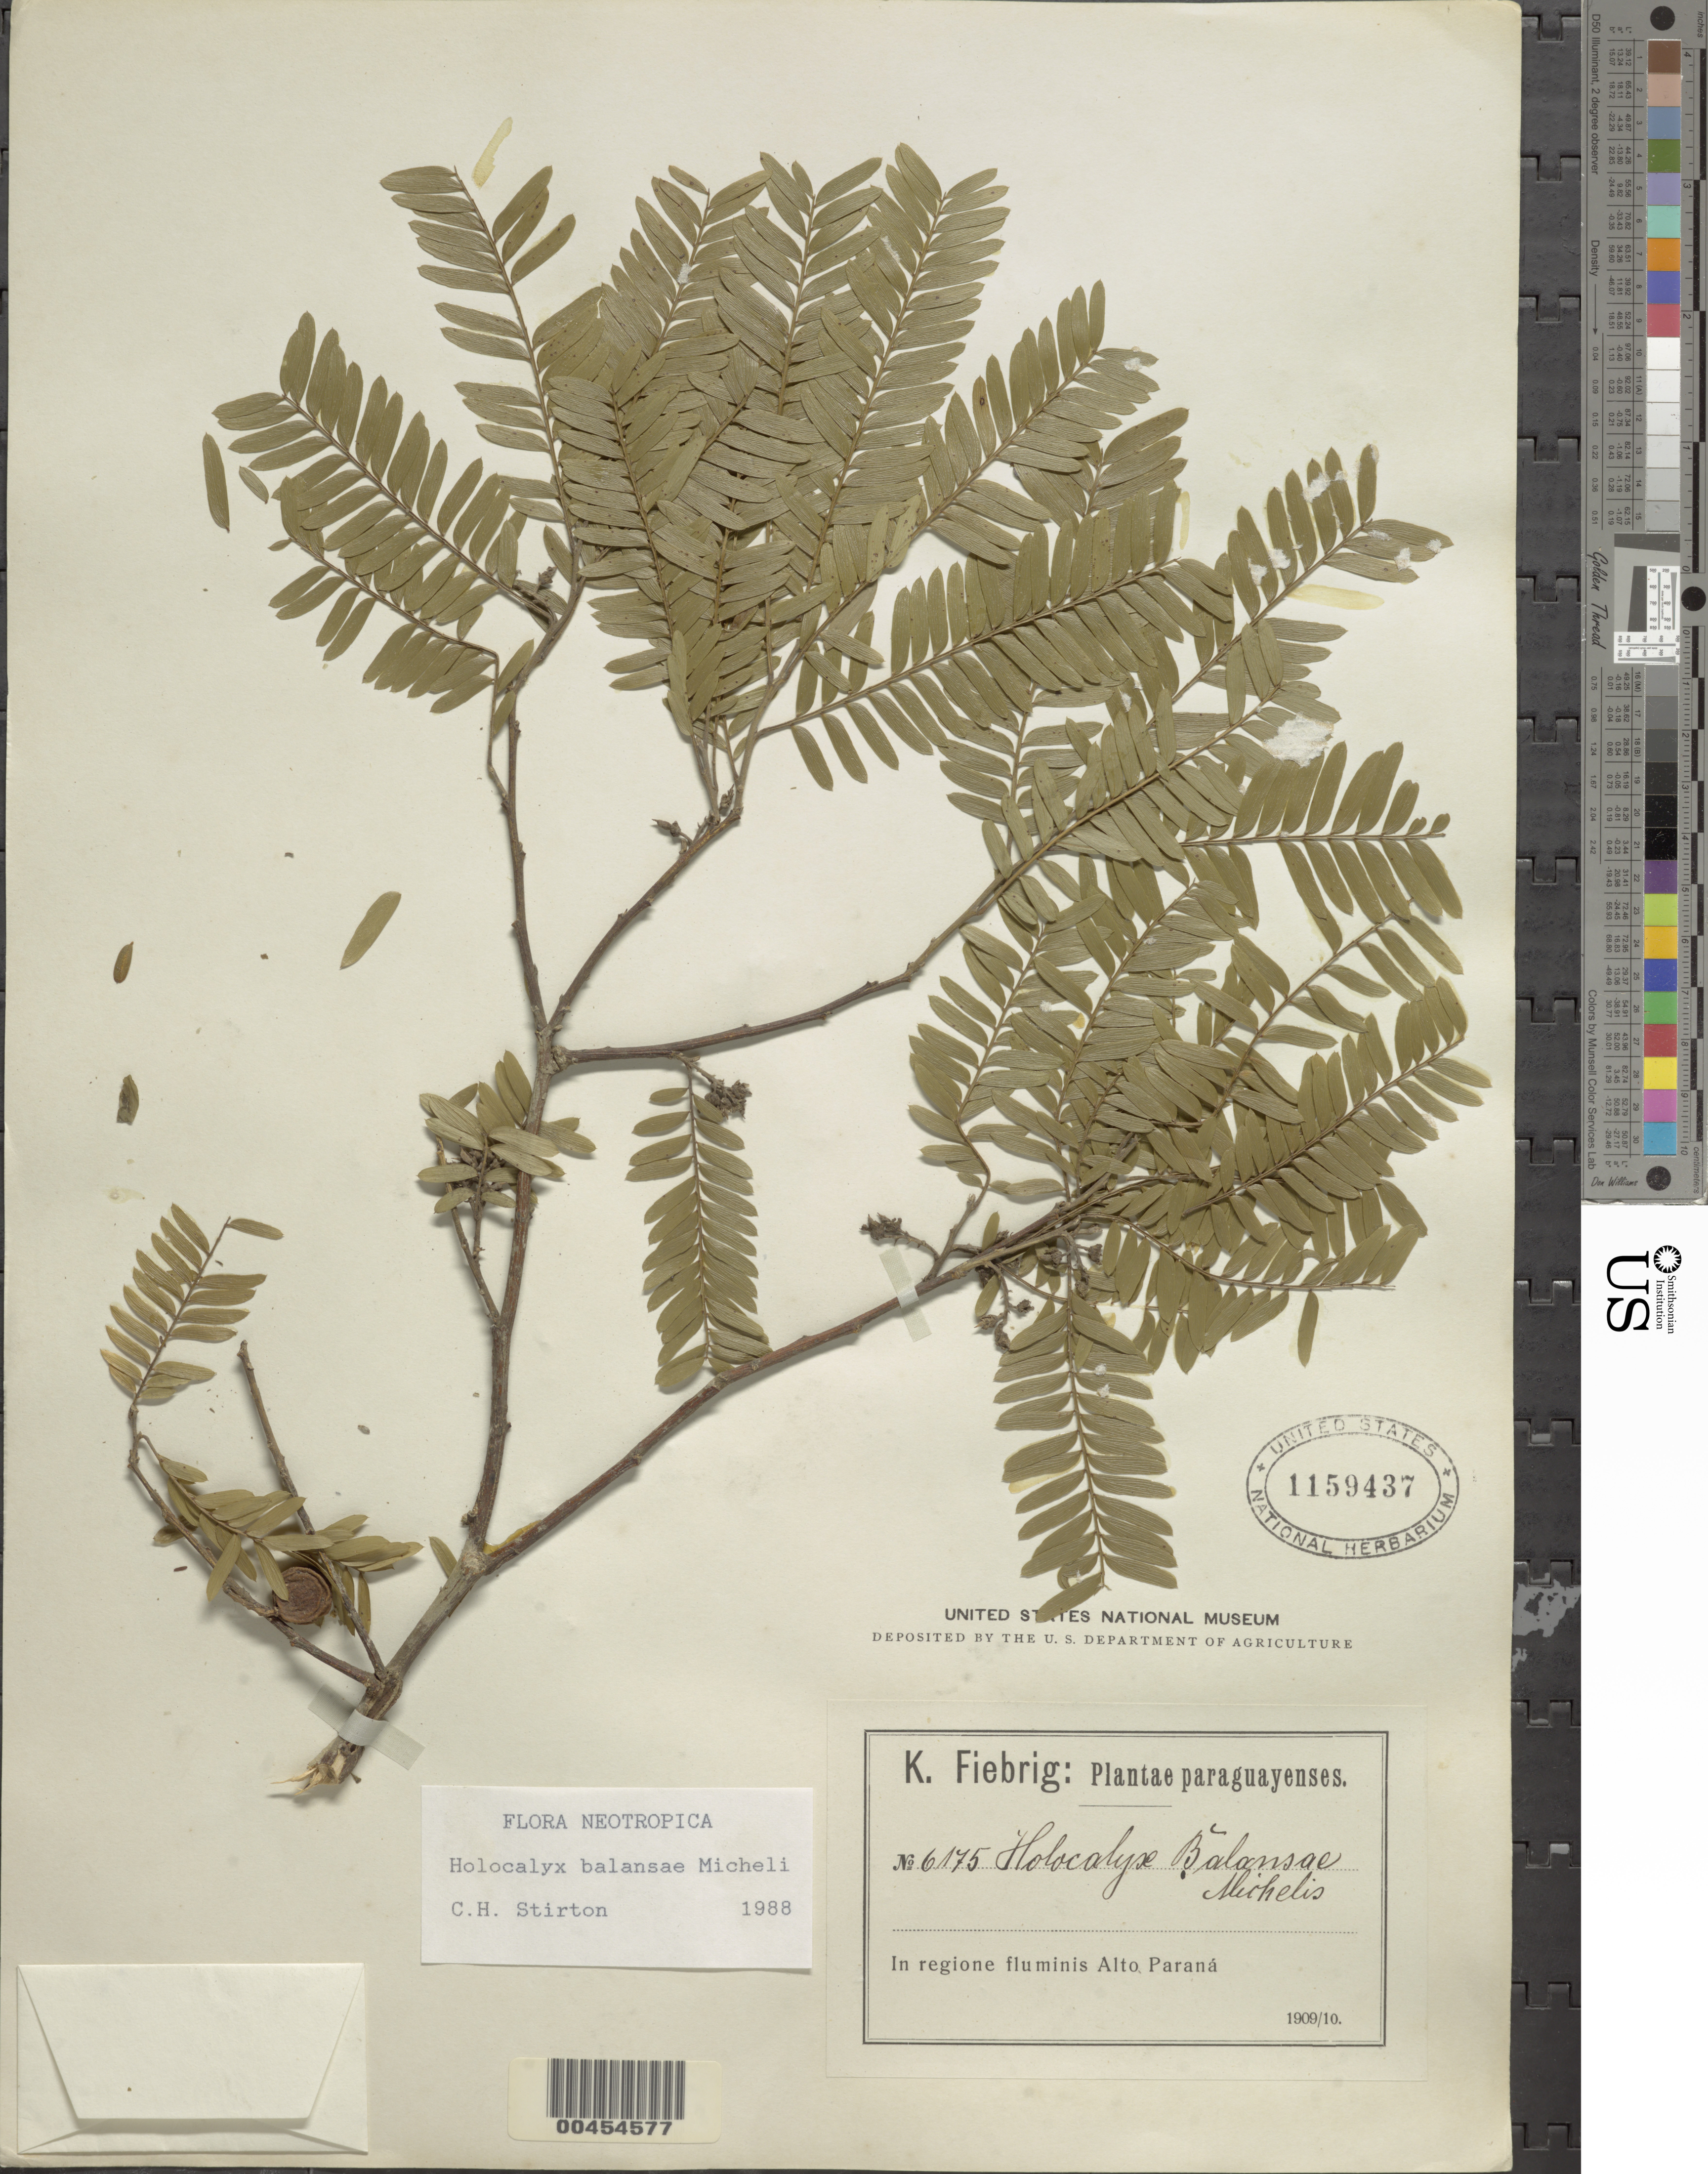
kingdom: Plantae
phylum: Tracheophyta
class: Magnoliopsida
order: Fabales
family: Fabaceae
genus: Holocalyx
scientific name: Holocalyx balansae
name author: Micheli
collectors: K. Fiebrig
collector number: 6175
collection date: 1909/1910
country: Paraguay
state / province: Alto Parana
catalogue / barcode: US 1159437